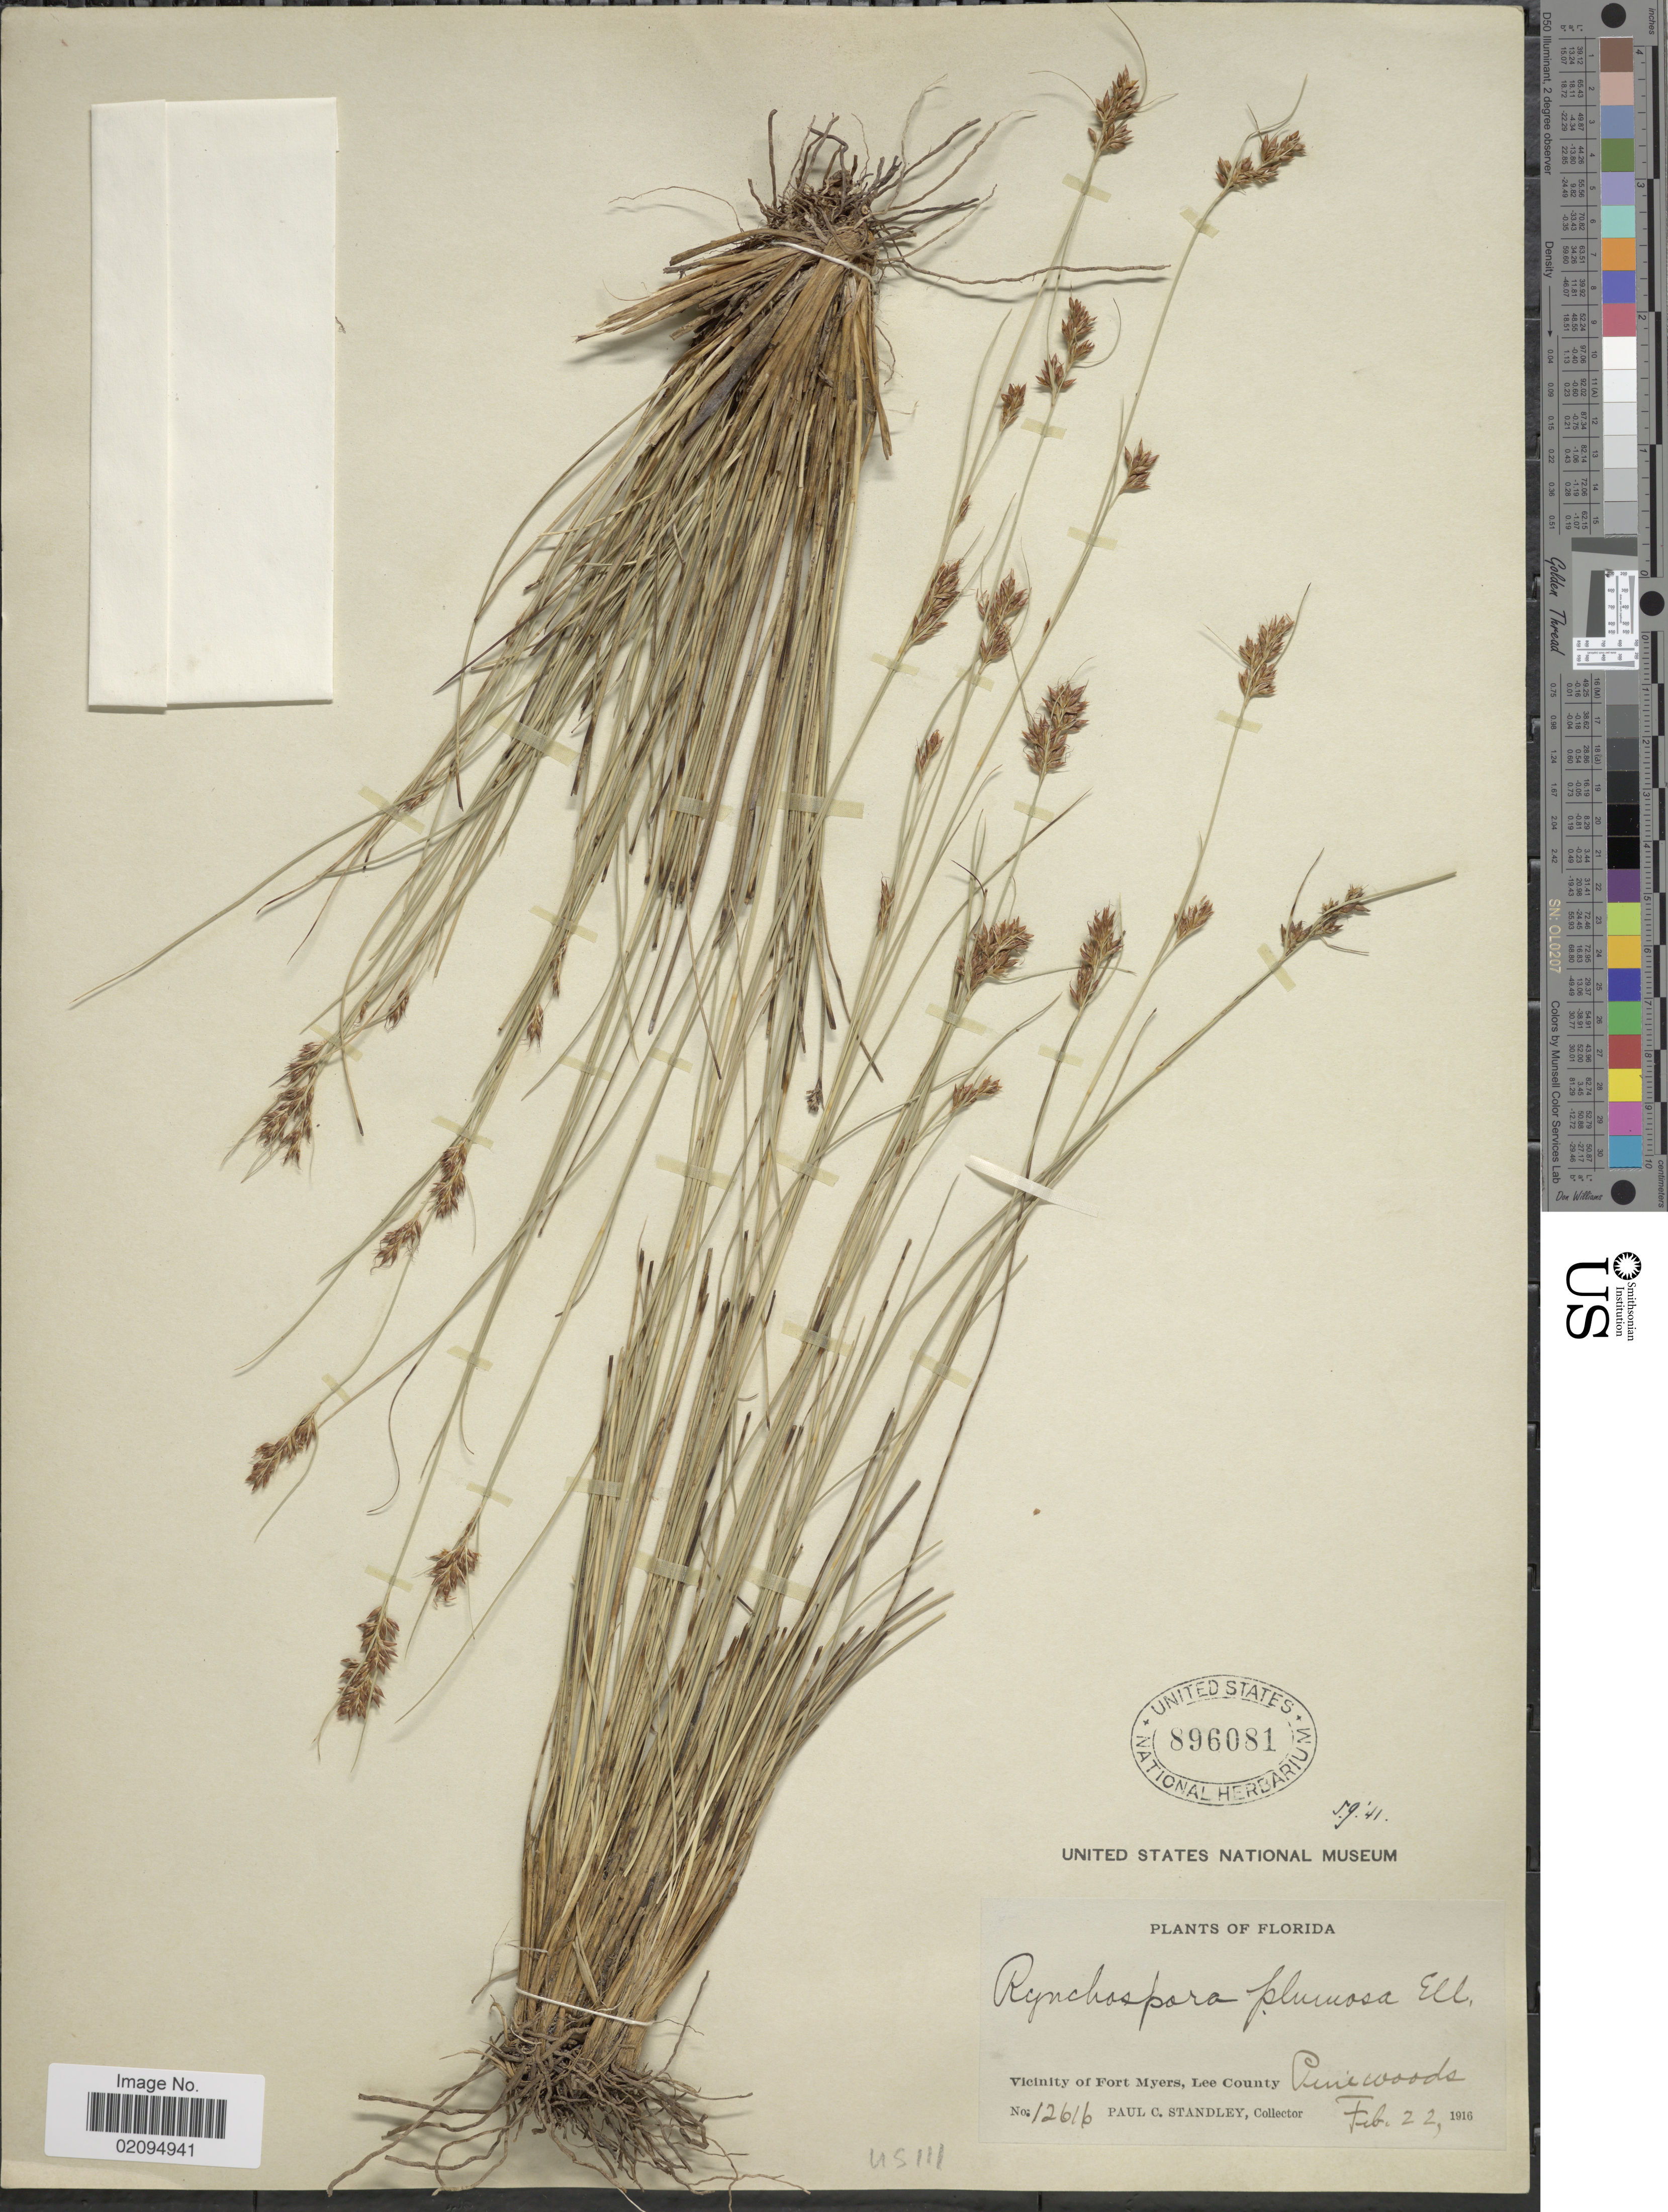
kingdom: Plantae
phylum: Tracheophyta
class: Liliopsida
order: Poales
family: Cyperaceae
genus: Rhynchospora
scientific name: Rhynchospora plumosa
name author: Elliott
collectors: P. C. Standley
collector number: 12616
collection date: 1916-02-22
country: United States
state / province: Florida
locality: Vicinity of Fort Myers, Lee County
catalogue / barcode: US 896081